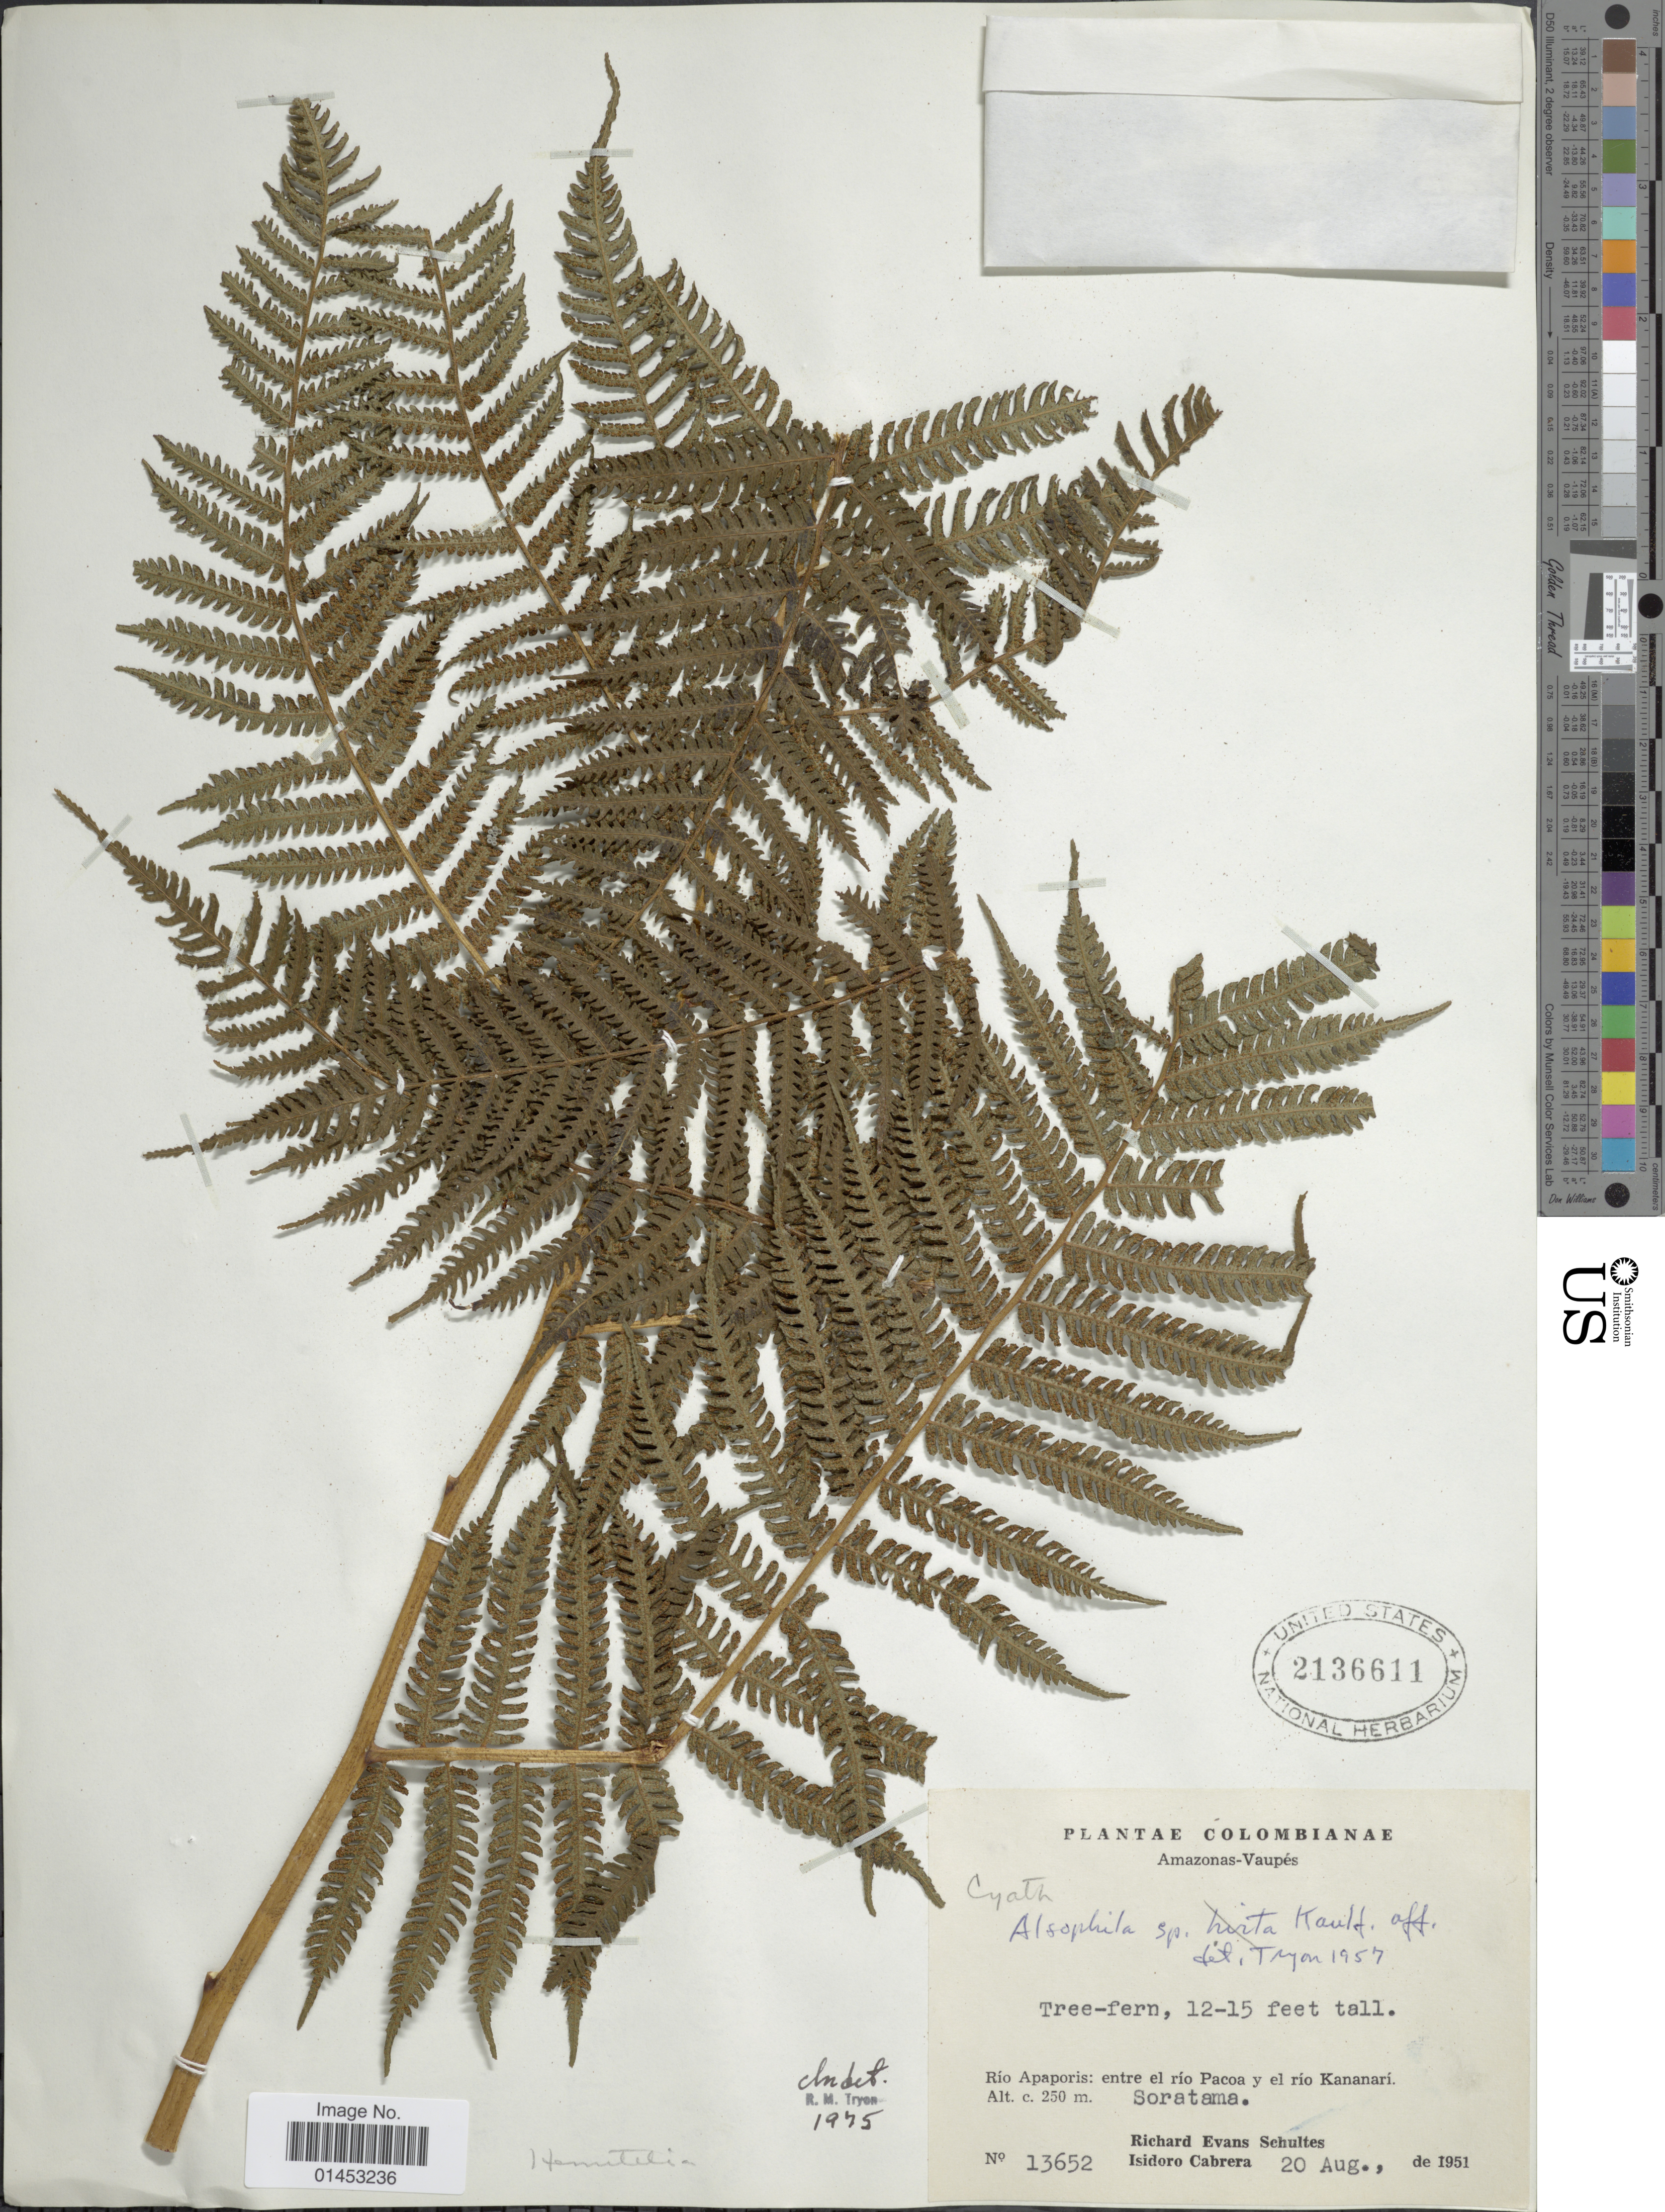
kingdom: Plantae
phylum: Tracheophyta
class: Polypodiopsida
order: Cyatheales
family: Cyatheaceae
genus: Cyathea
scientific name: Cyathea sp.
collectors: R. E. Schultes & I. Cabrera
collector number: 13652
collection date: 1951-08-20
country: Colombia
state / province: Vaupés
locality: Amazonas0Vaúpes, Rio Apaporis: entre el rio Pacoa y el Kananari, Soratama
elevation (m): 250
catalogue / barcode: US 2136611